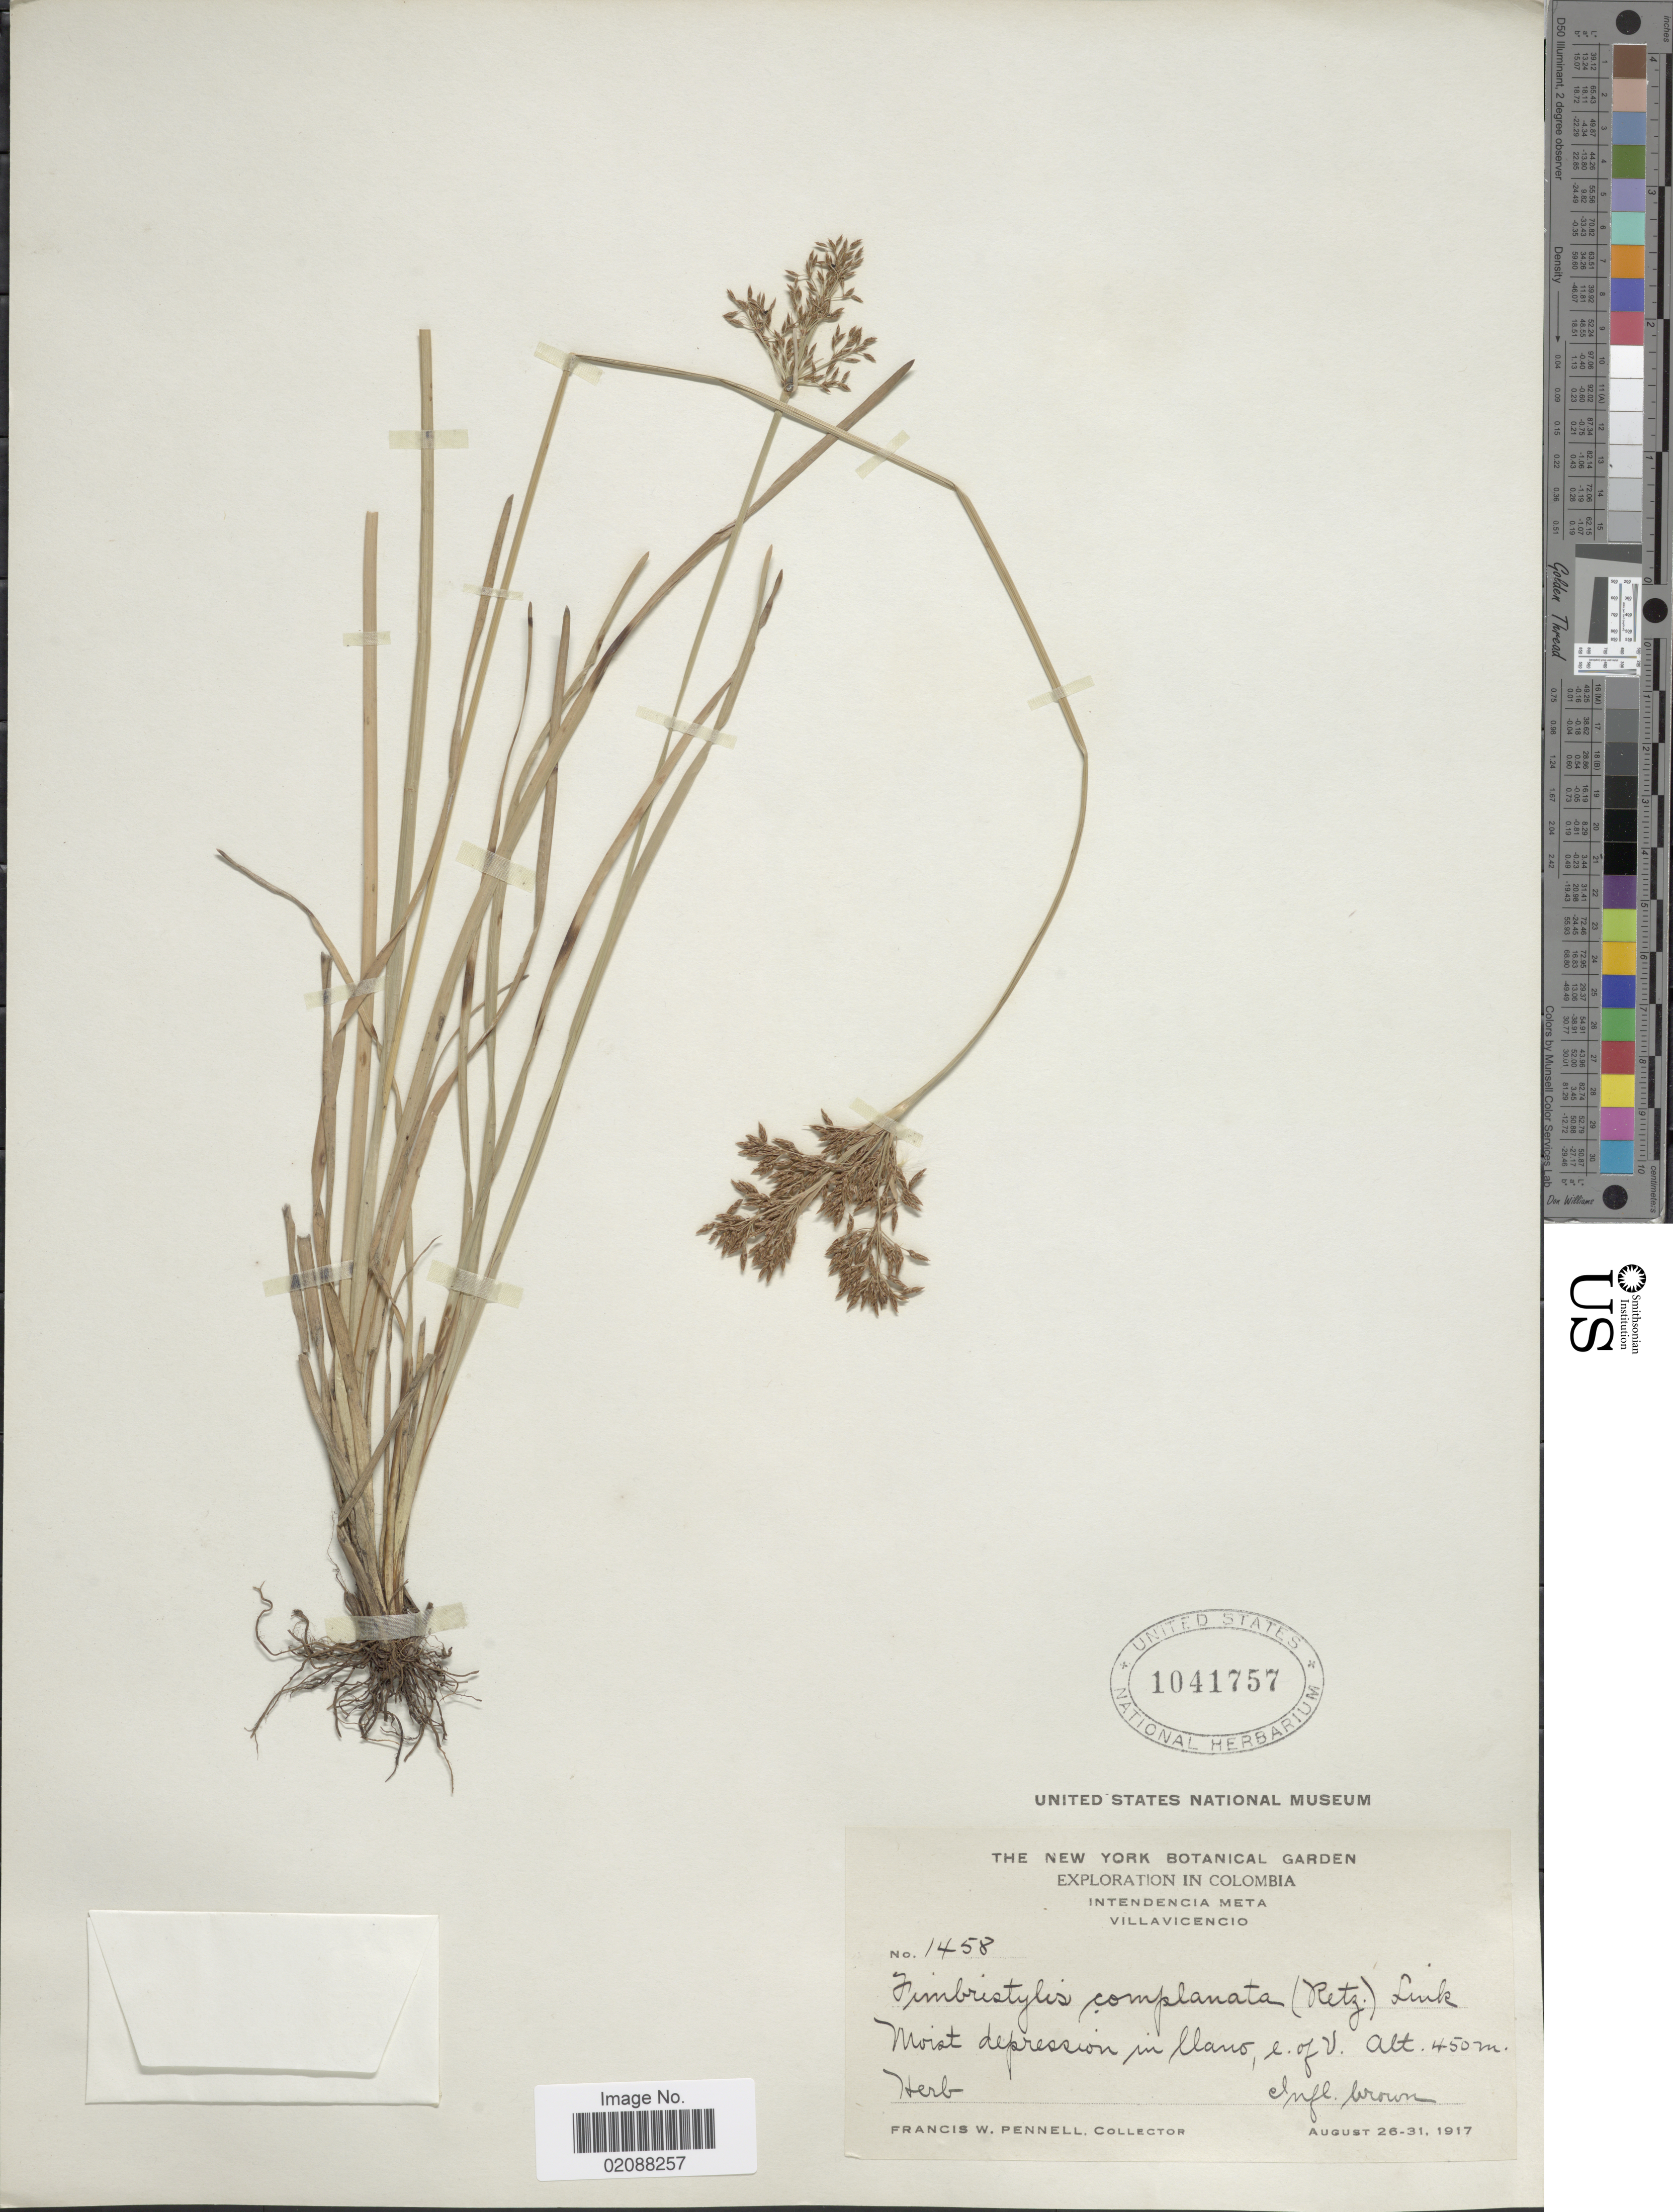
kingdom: Plantae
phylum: Tracheophyta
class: Liliopsida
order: Poales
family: Cyperaceae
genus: Fimbristylis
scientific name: Fimbristylis complanata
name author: (Retz.) Link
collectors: F. W. Pennell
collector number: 1458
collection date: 1917-08-26/1917-08-31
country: Colombia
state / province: Meta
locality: Villavicencio, E. of V.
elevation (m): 450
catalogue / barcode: US 1041757